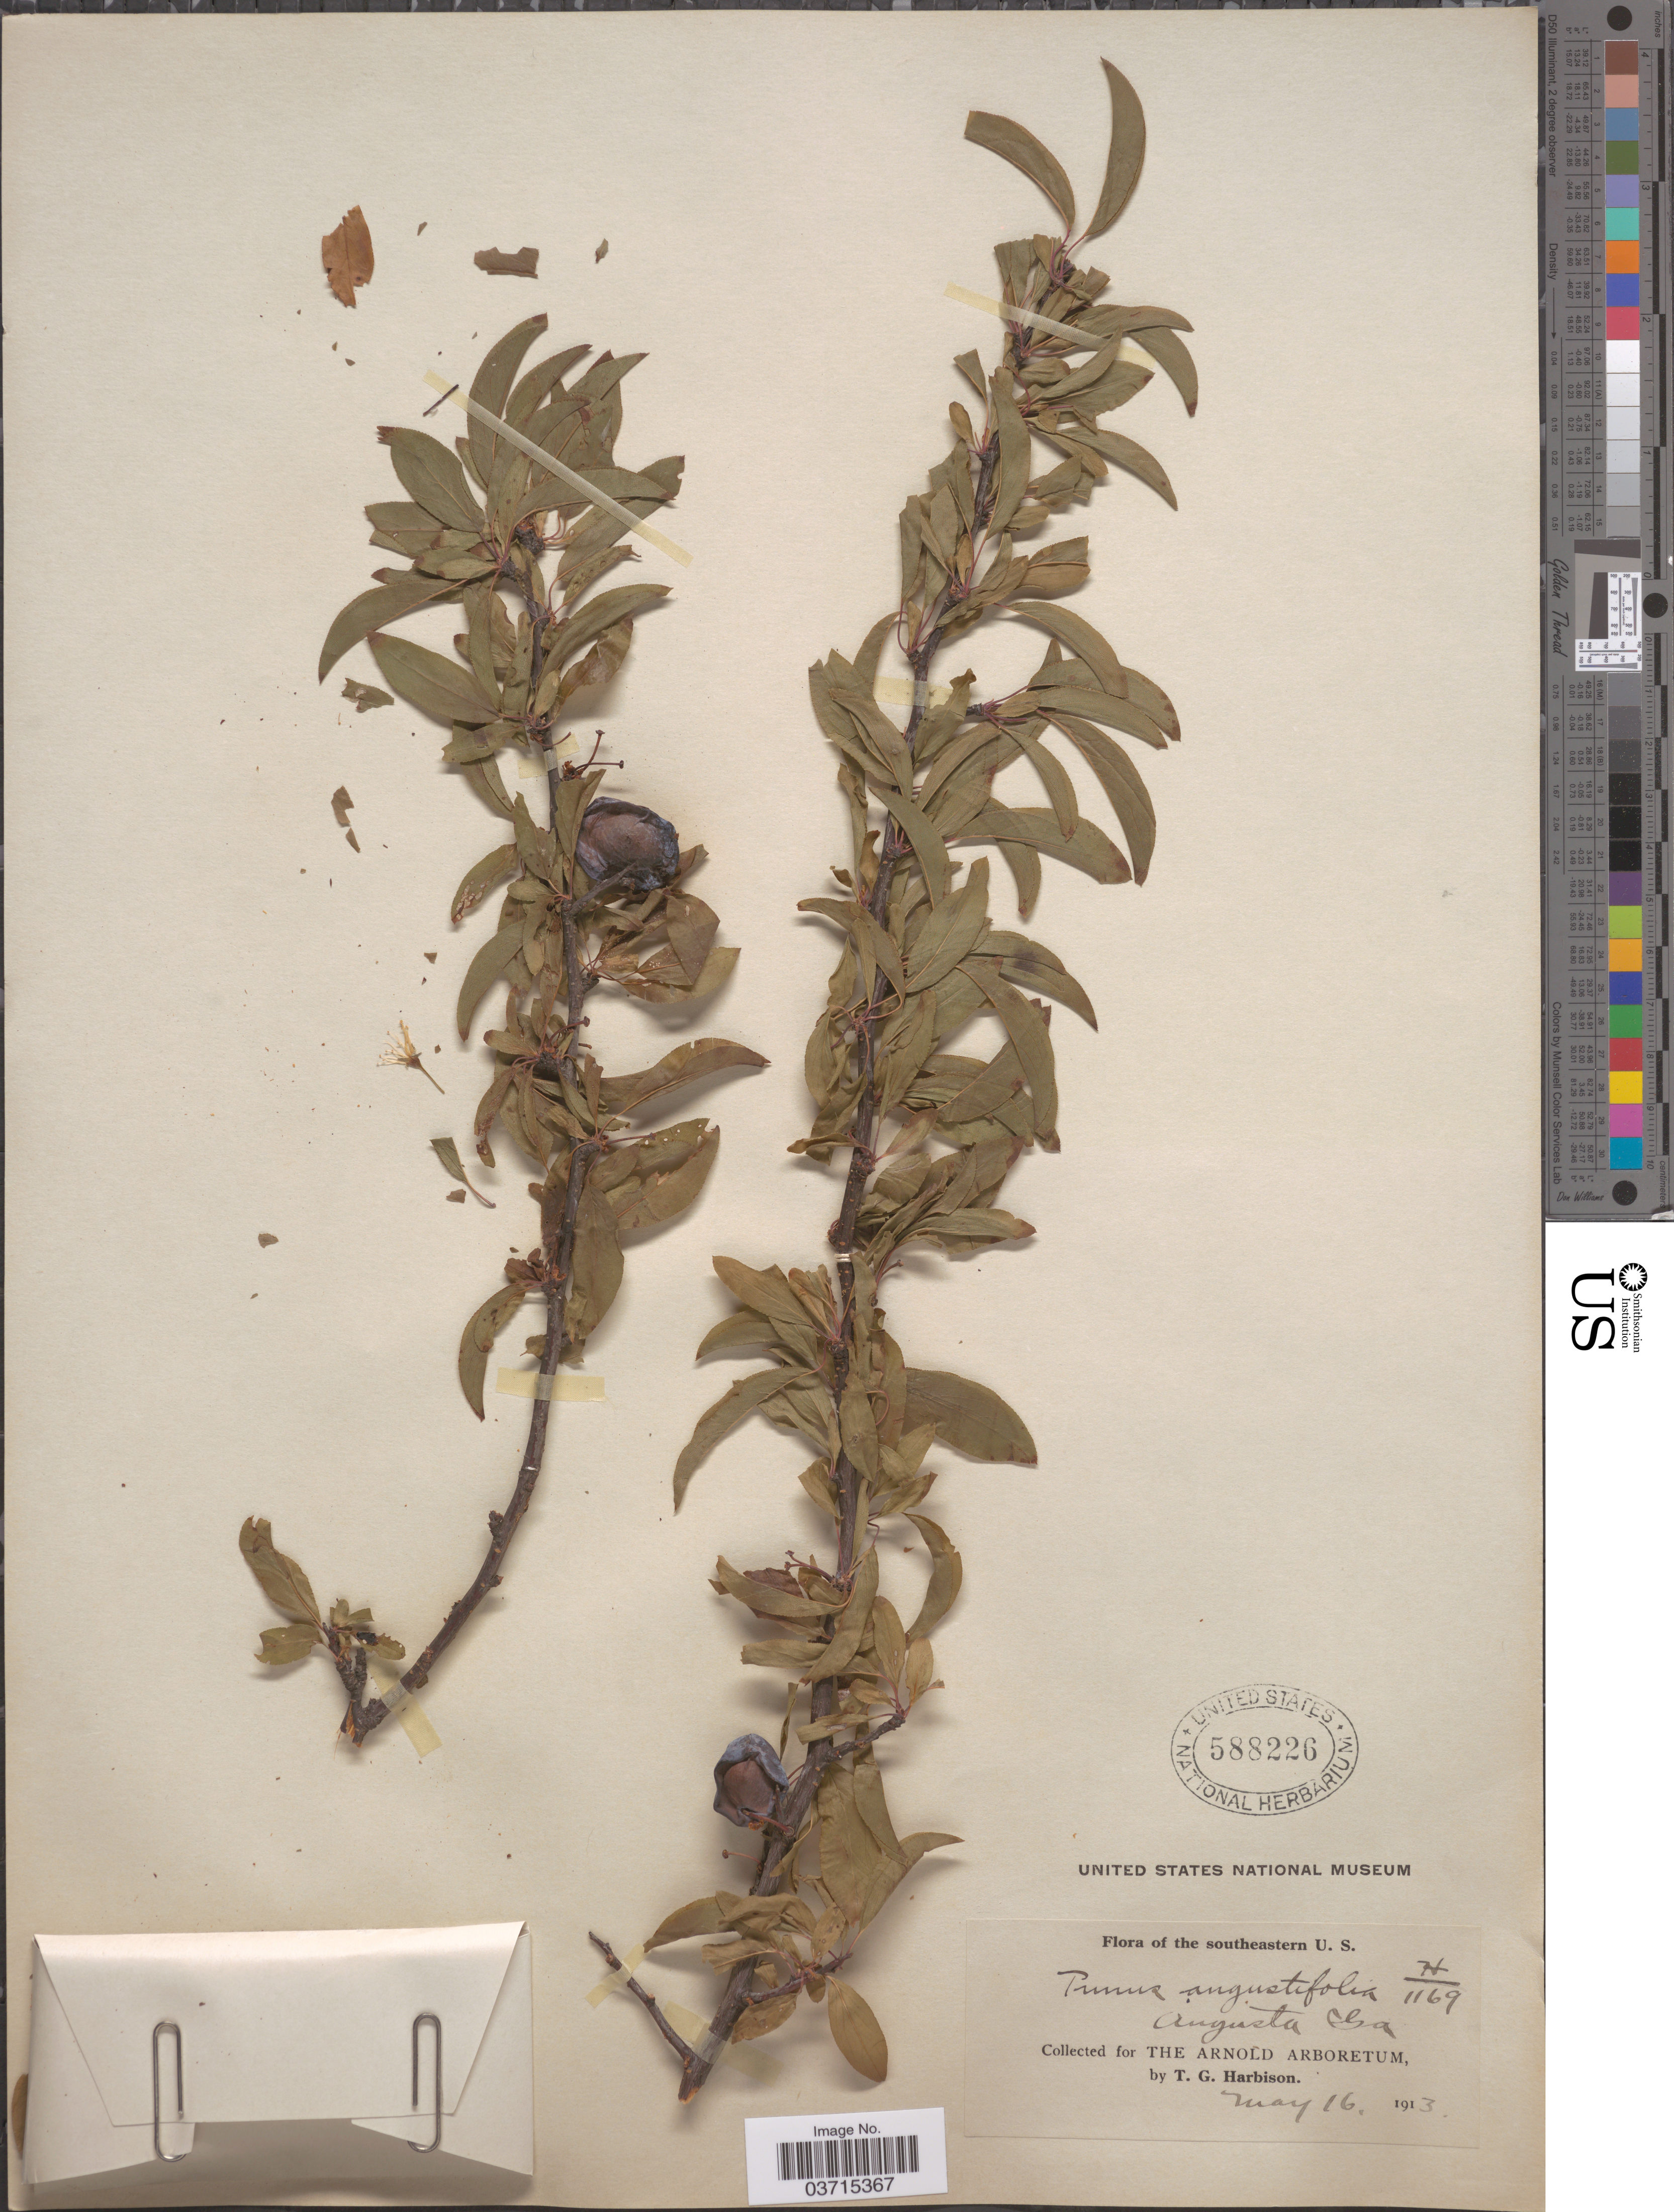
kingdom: Plantae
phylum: Tracheophyta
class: Magnoliopsida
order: Rosales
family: Rosaceae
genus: Prunus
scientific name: Prunus angustifolia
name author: Marshall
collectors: T. Harbison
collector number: H/1169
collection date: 1913-05-16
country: United States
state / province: Georgia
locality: The Southeastern U. S. Augusta.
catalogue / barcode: US 588226